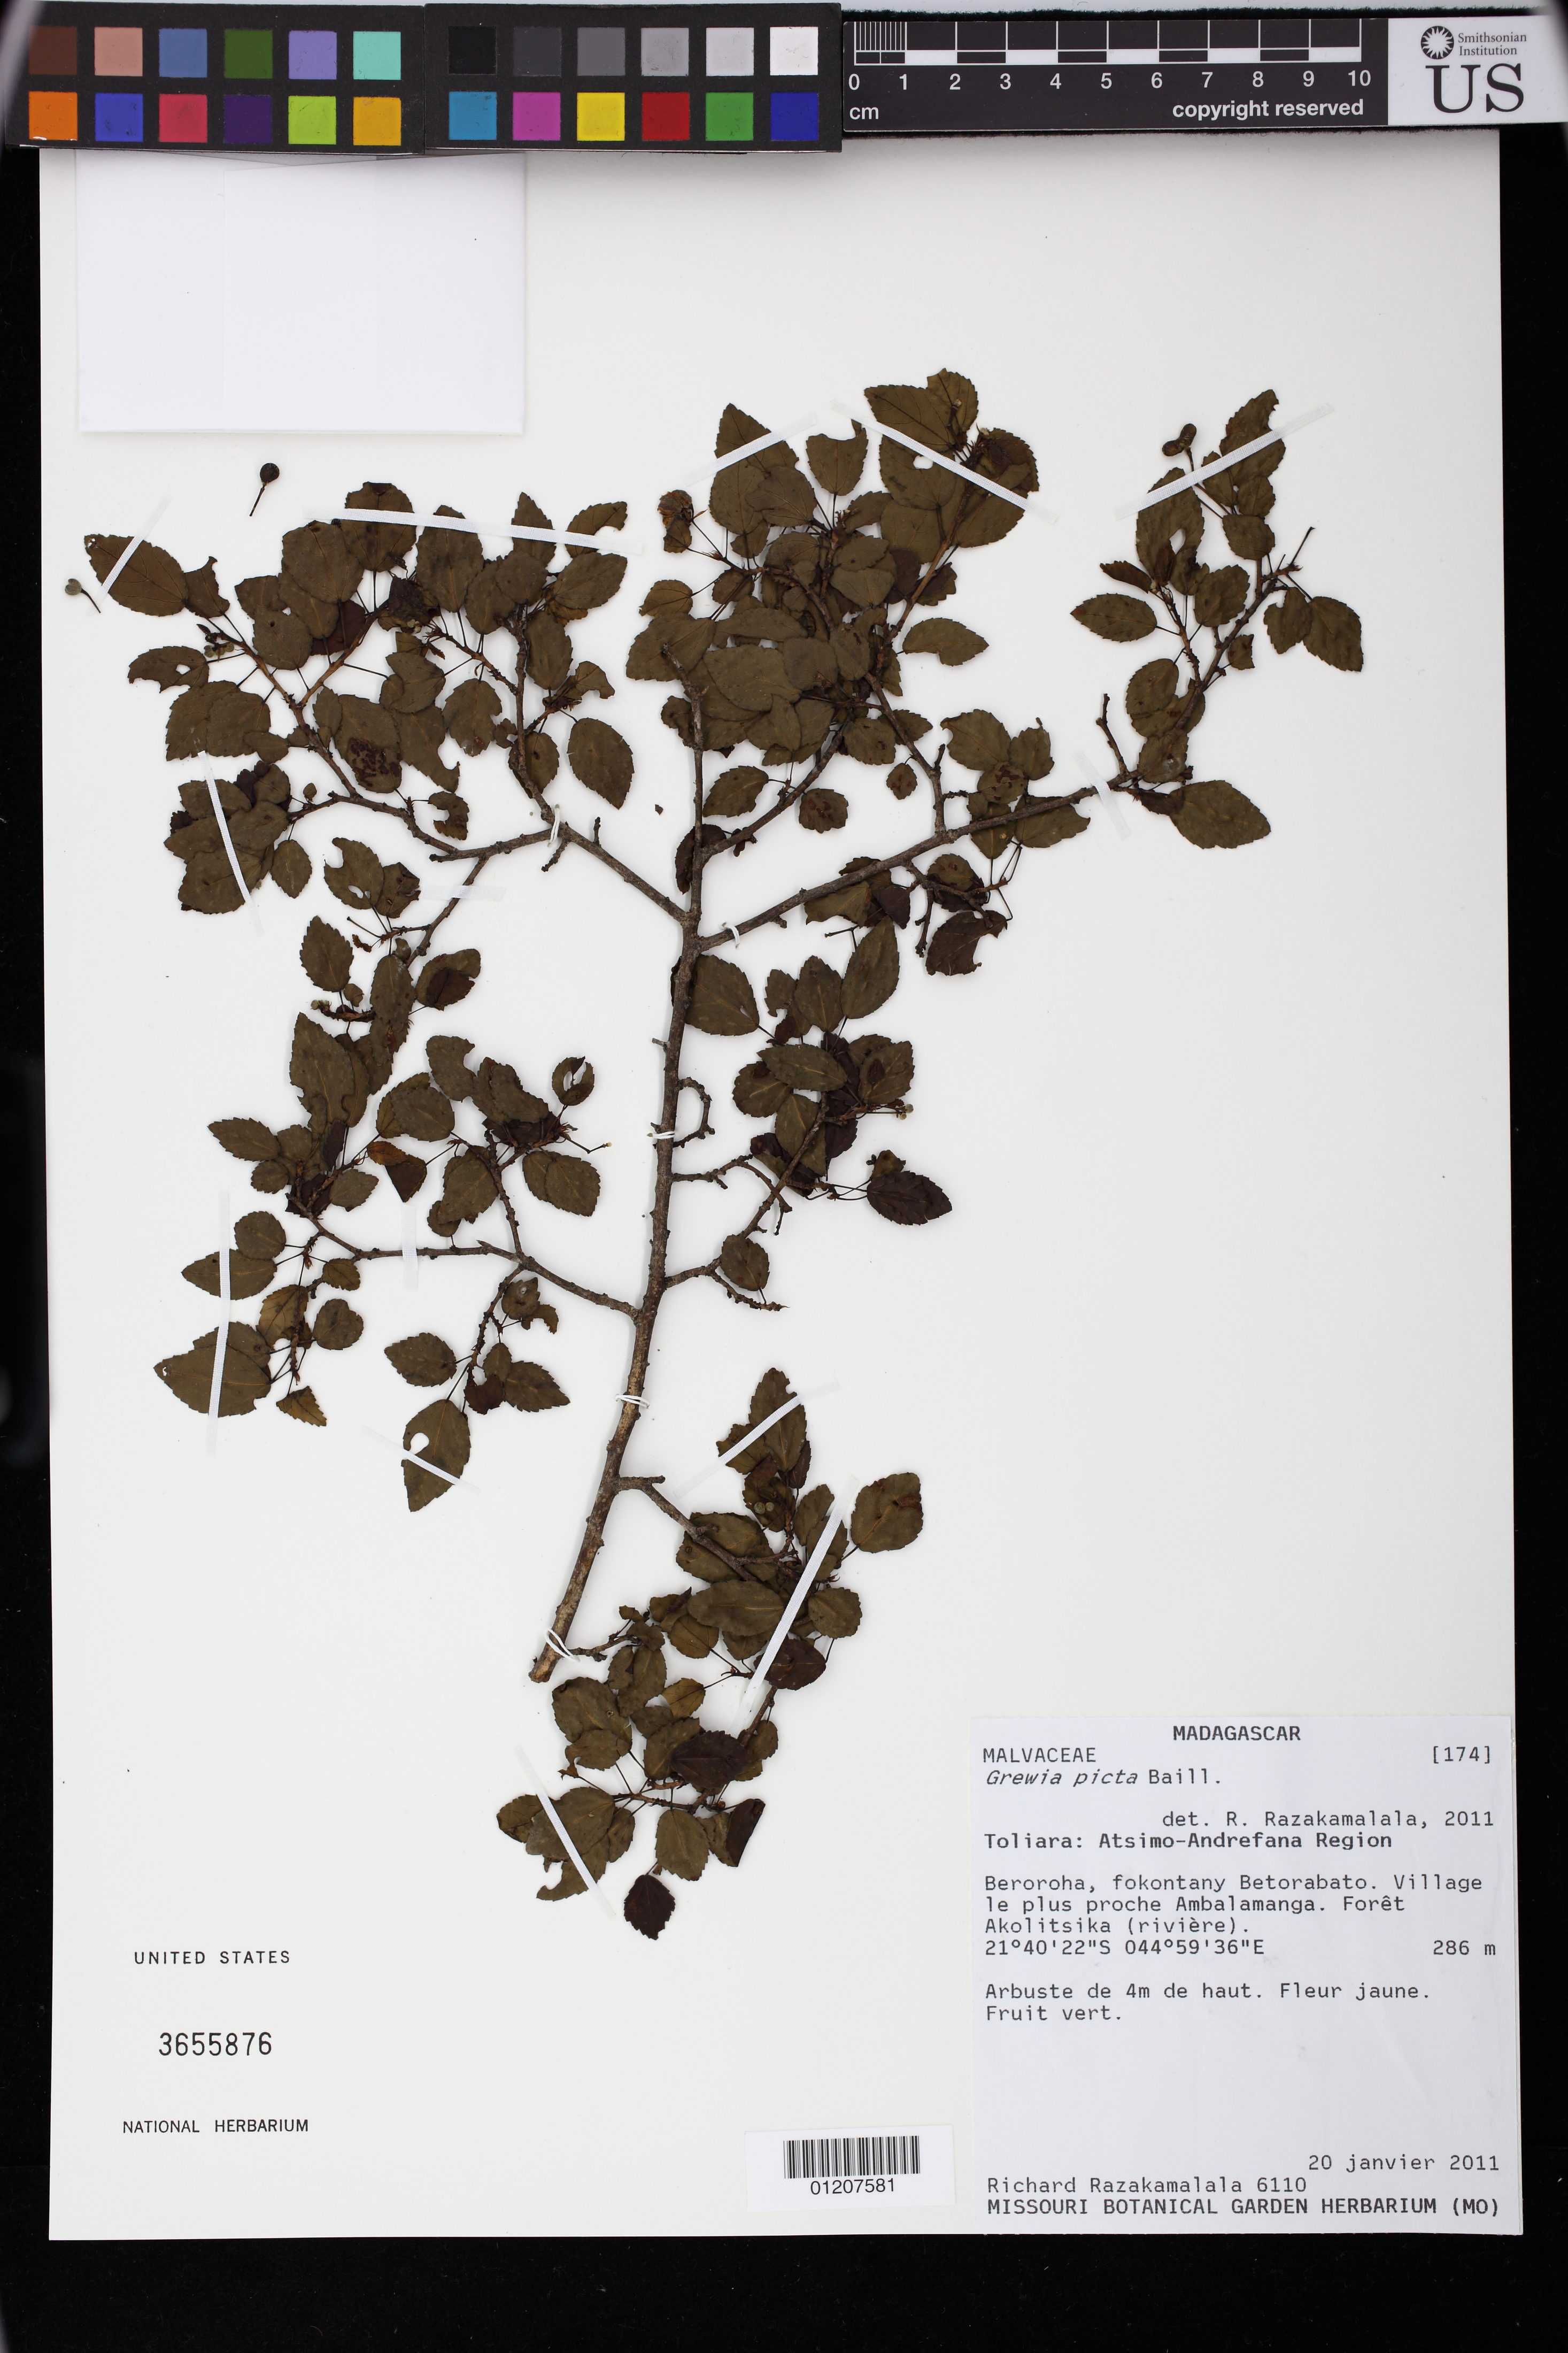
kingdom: Plantae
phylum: Tracheophyta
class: Magnoliopsida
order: Malvales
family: Malvaceae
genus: Grewia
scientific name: Grewia picta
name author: Baill.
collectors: R. Razakamalala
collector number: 6110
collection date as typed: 20 Jan 2011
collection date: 2011-01-20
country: Madagascar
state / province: Atsimo-Andrefana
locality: Toliara: Atsimo-Andrefana Region. Beroroha, fokontany Betorabato. Village le plus proche Ambalamanga. Forêt Akolitsika (rivière).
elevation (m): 286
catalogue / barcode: US 3655876